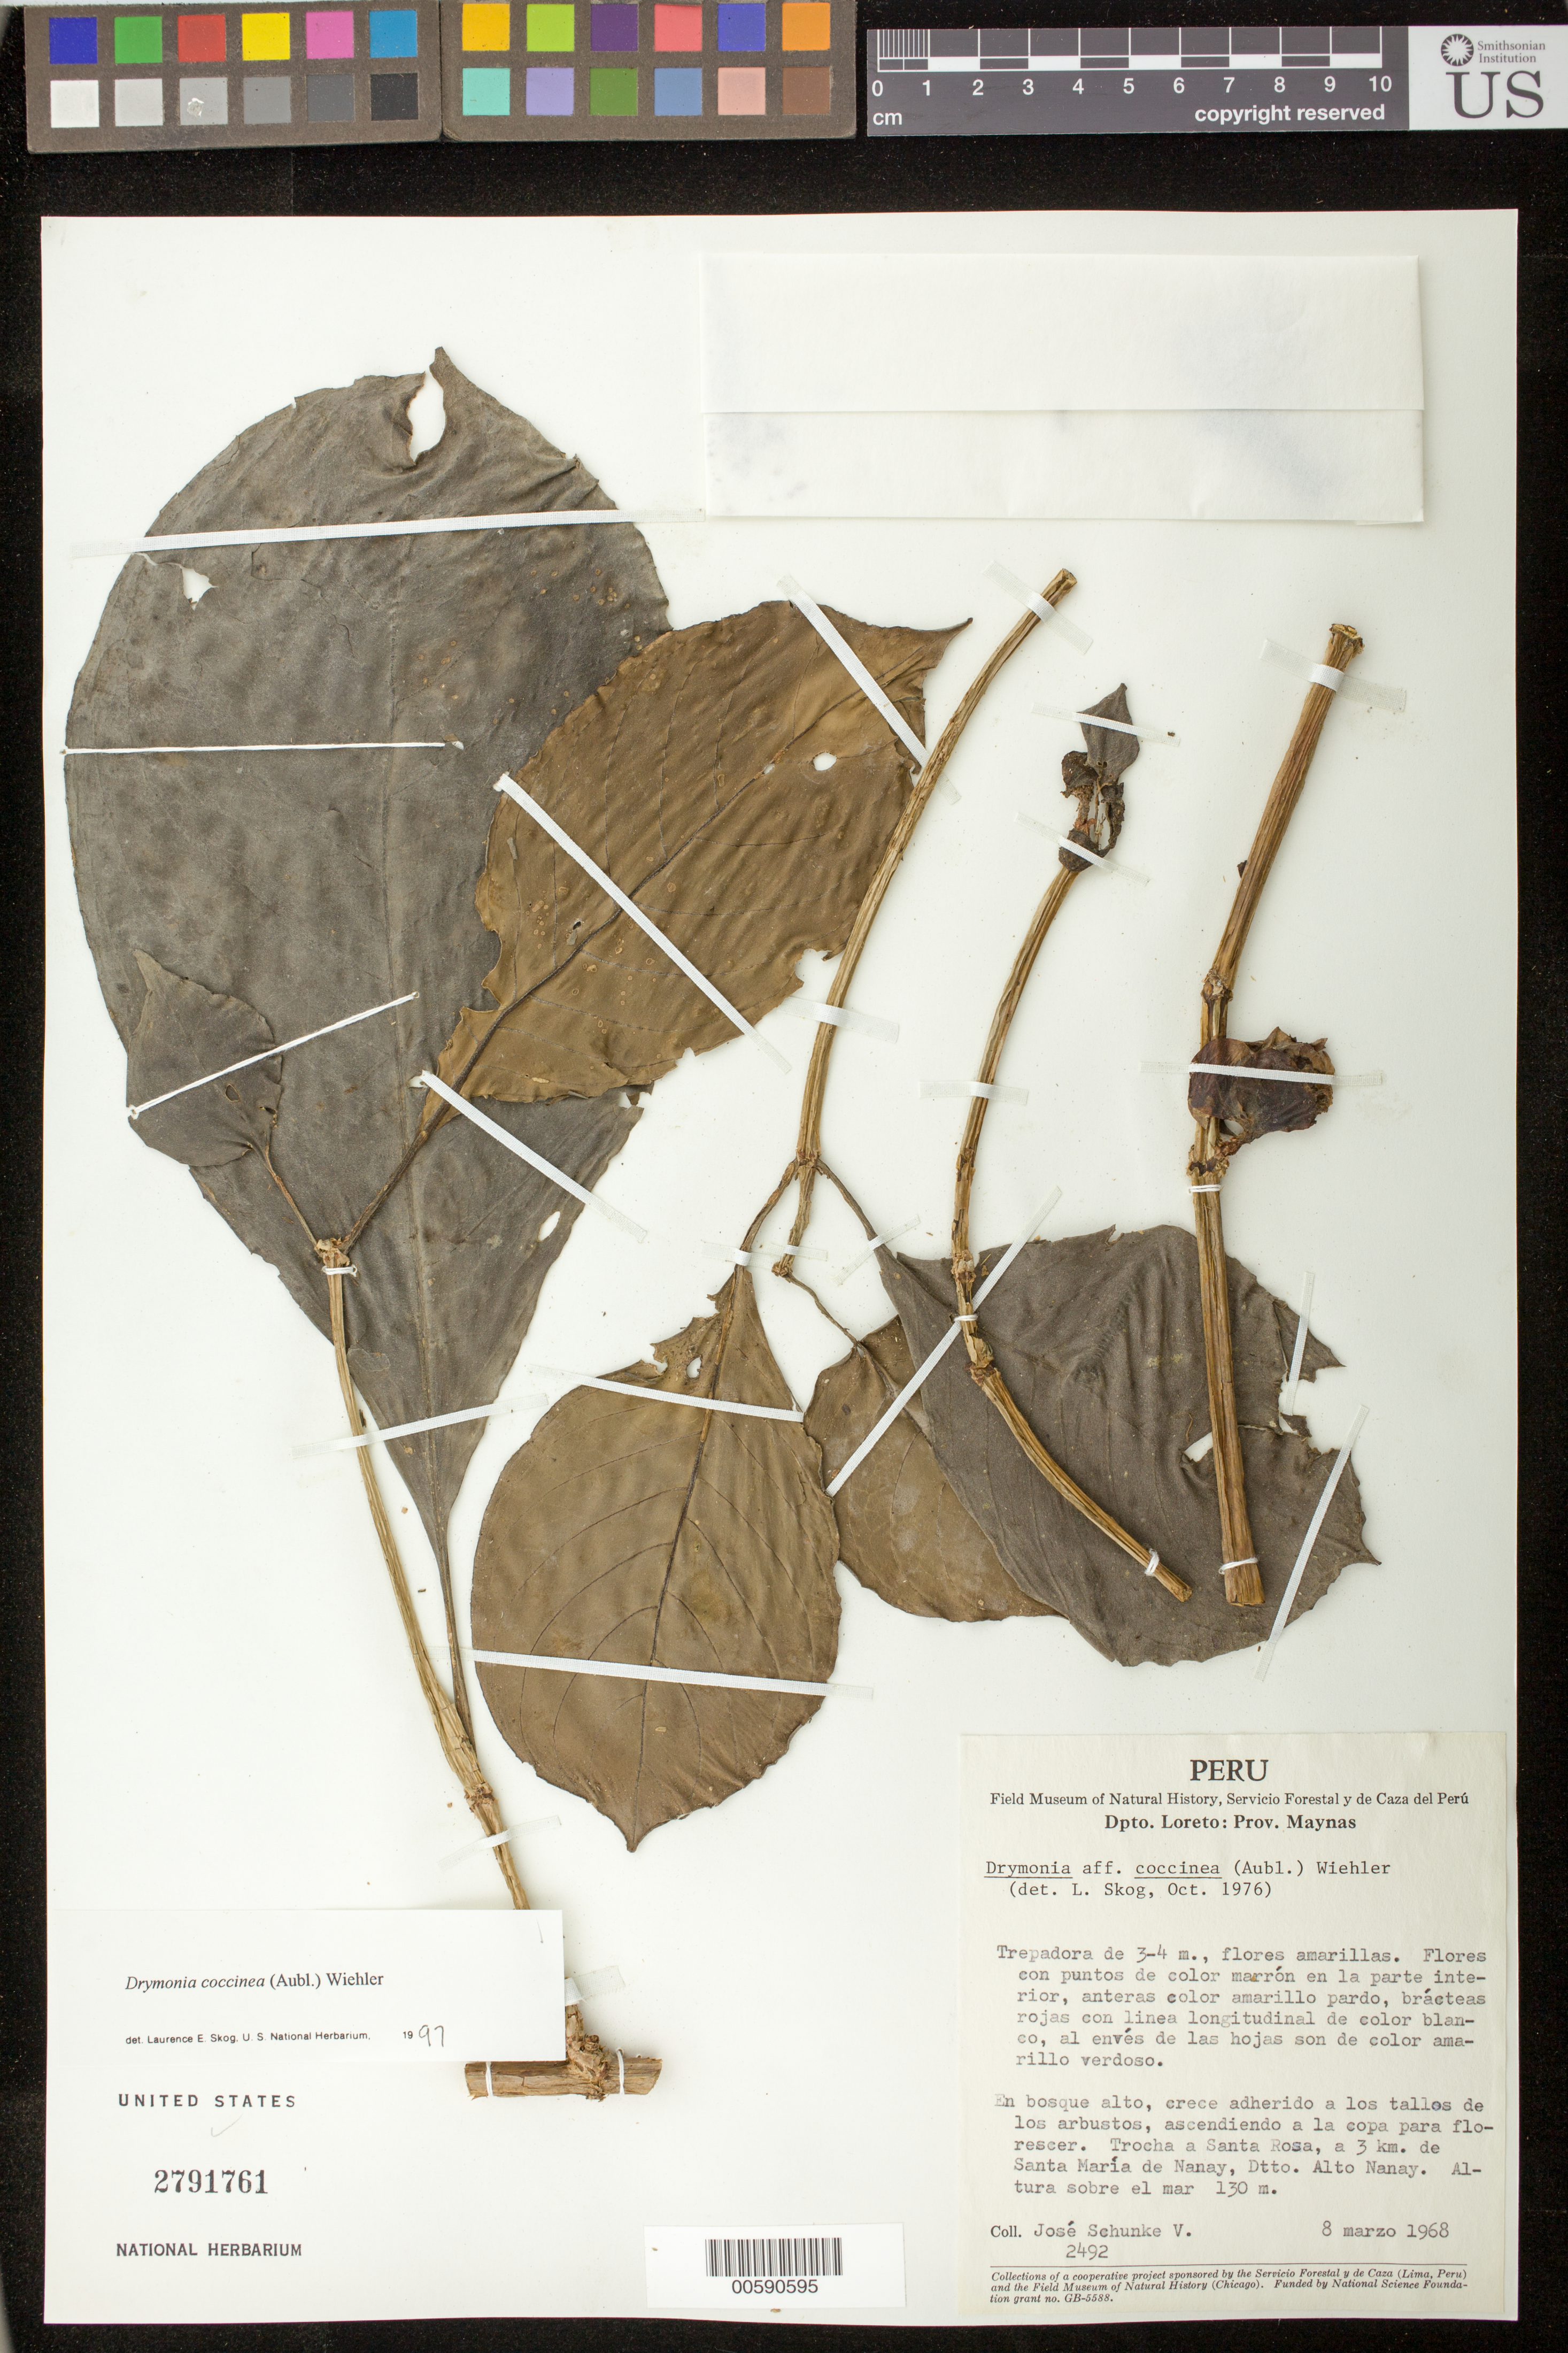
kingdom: Plantae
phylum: Tracheophyta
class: Magnoliopsida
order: Lamiales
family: Gesneriaceae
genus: Drymonia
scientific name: Drymonia coccinea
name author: (Aubl.) Wiehler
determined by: Skog, Laurence E.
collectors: J. Schunke Vigo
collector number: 2492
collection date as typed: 08 Mar 1968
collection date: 1968-03-08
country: Peru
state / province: Loreto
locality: Prov. Maynas, Dtto. Alto Nanay; trocha a Santa Rosa, a 3 km de Santa María de Nanay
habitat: En bosque alto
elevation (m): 130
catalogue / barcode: US 2791761